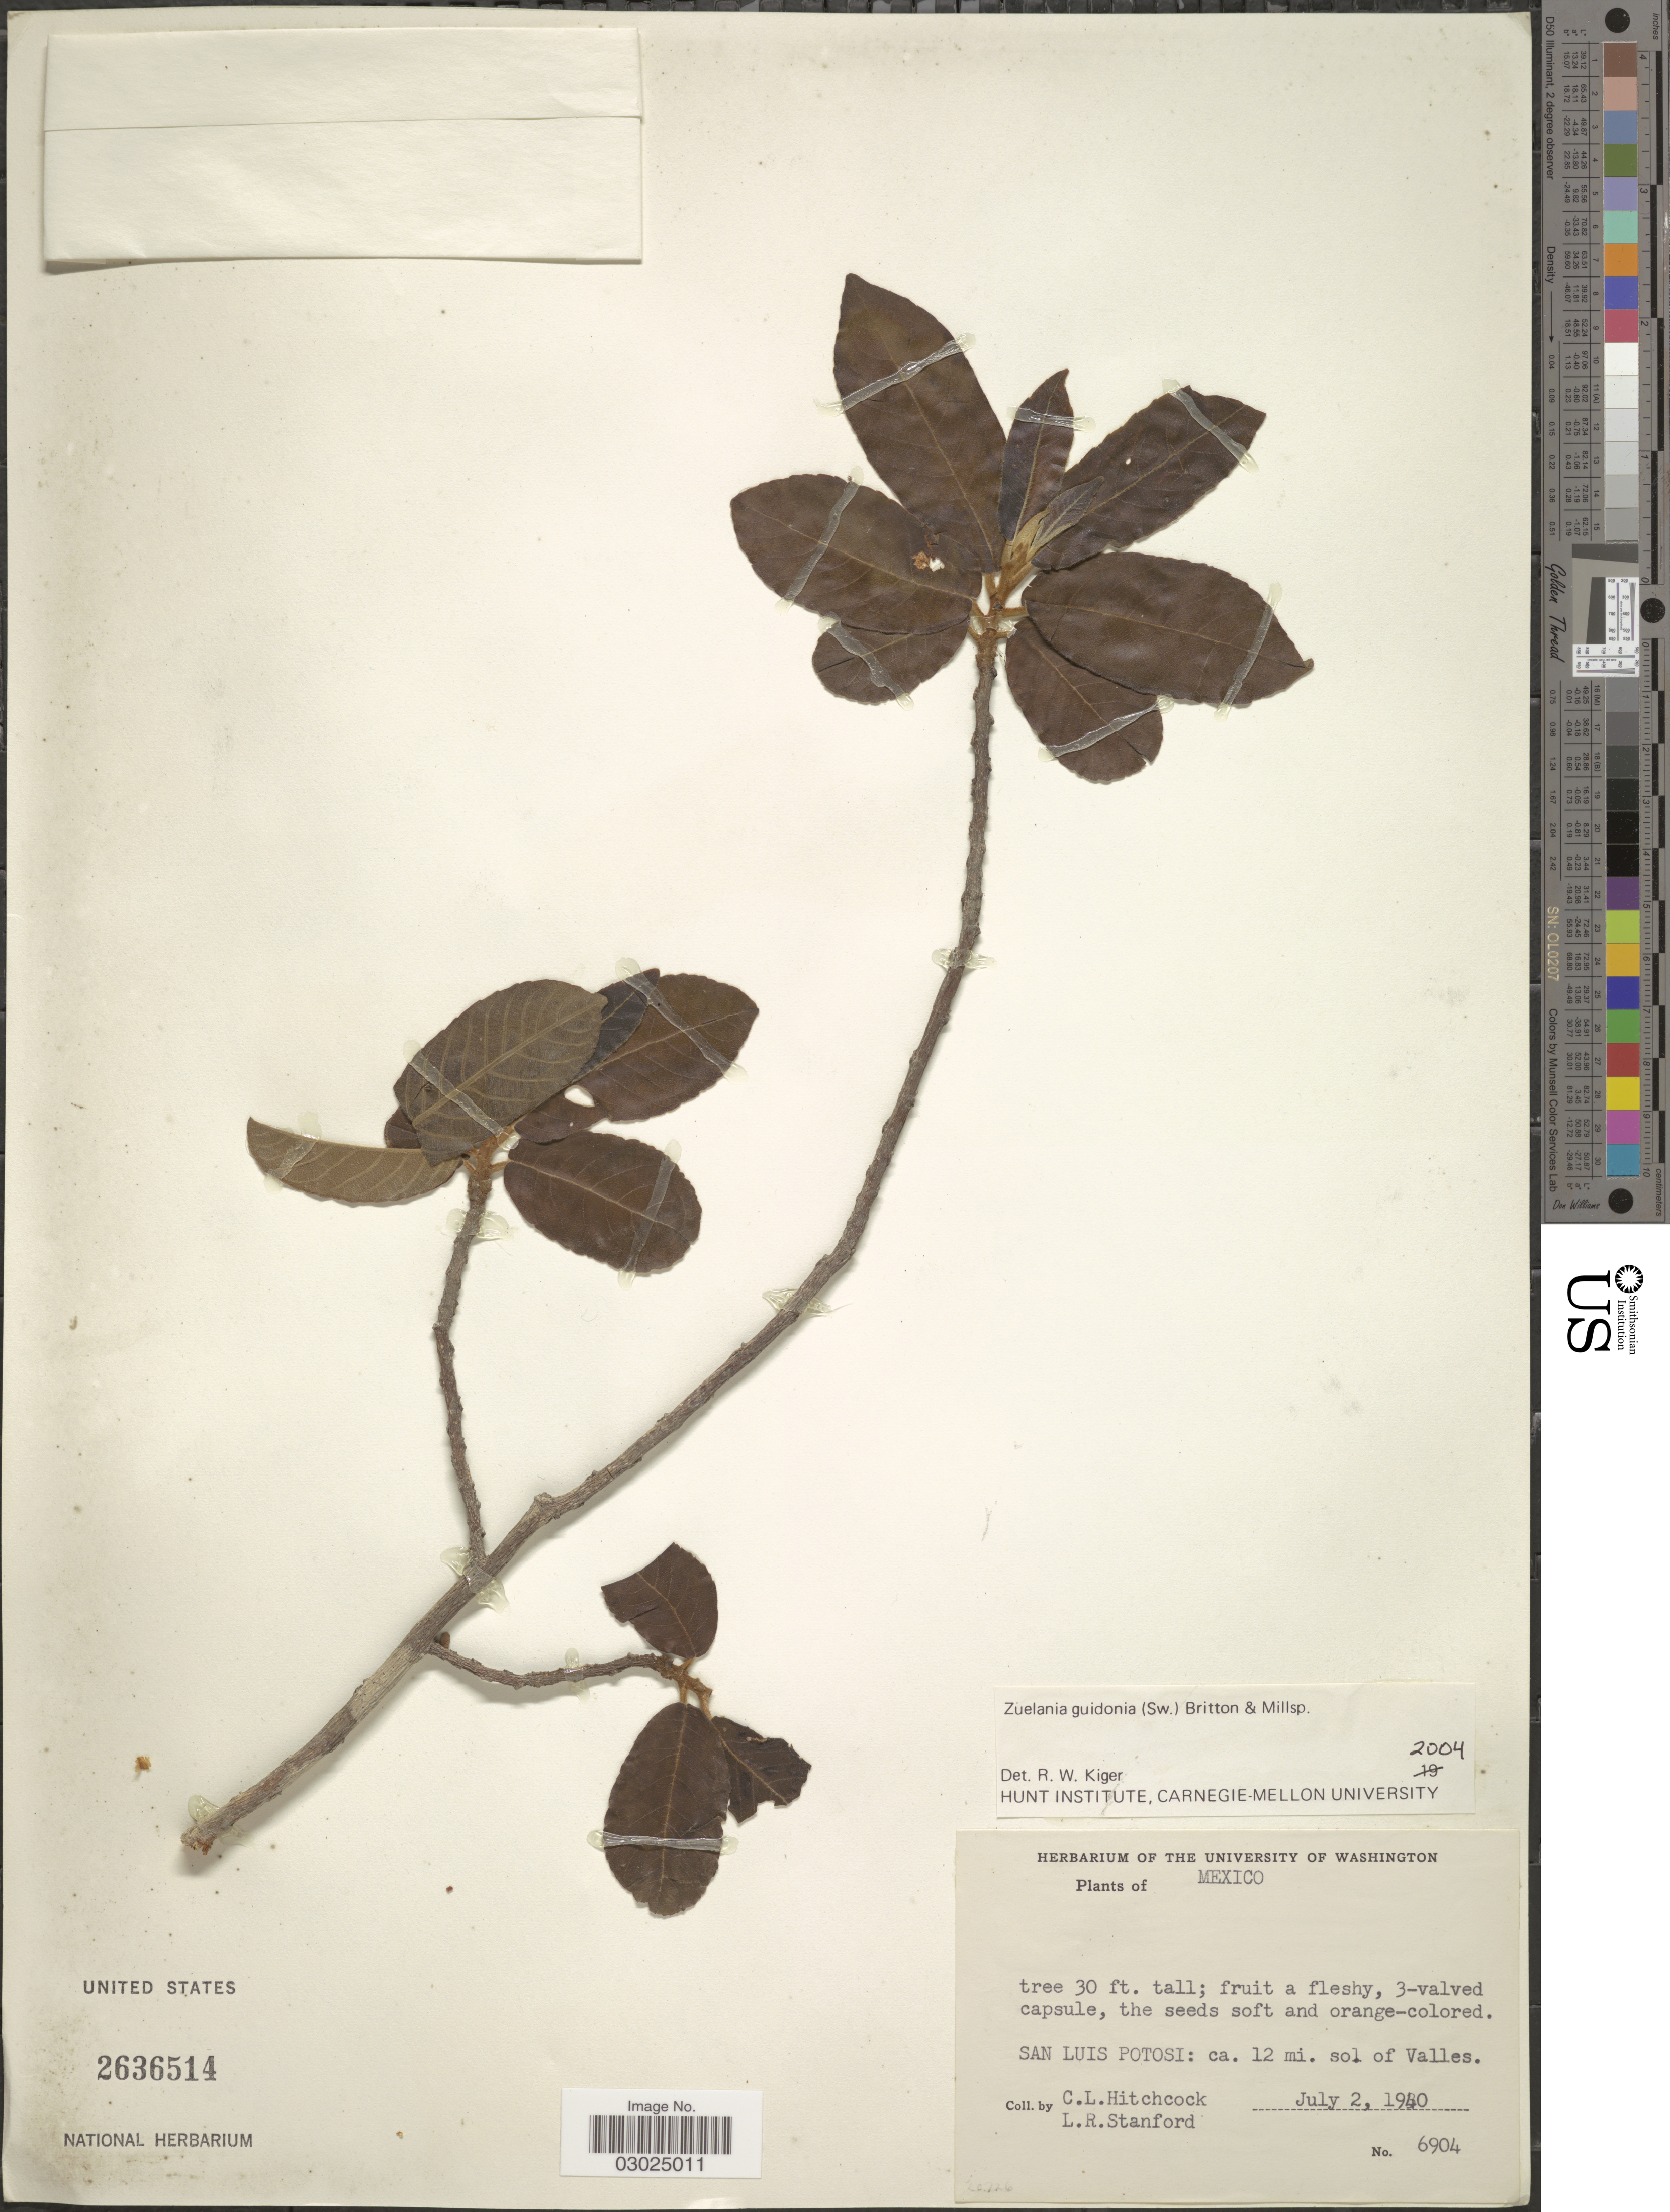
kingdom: Plantae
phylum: Tracheophyta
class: Magnoliopsida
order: Malpighiales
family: Salicaceae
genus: Casearia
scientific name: Casearia laetioides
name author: (A. Rich.) Warb.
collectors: C. L. Hitchcock & L. R. Stanford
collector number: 6904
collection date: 1940-07-02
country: Mexico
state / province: San Luis Potosí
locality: San Luis Potosi: ca. 12 mi. sol of Valles.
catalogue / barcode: US 2636514